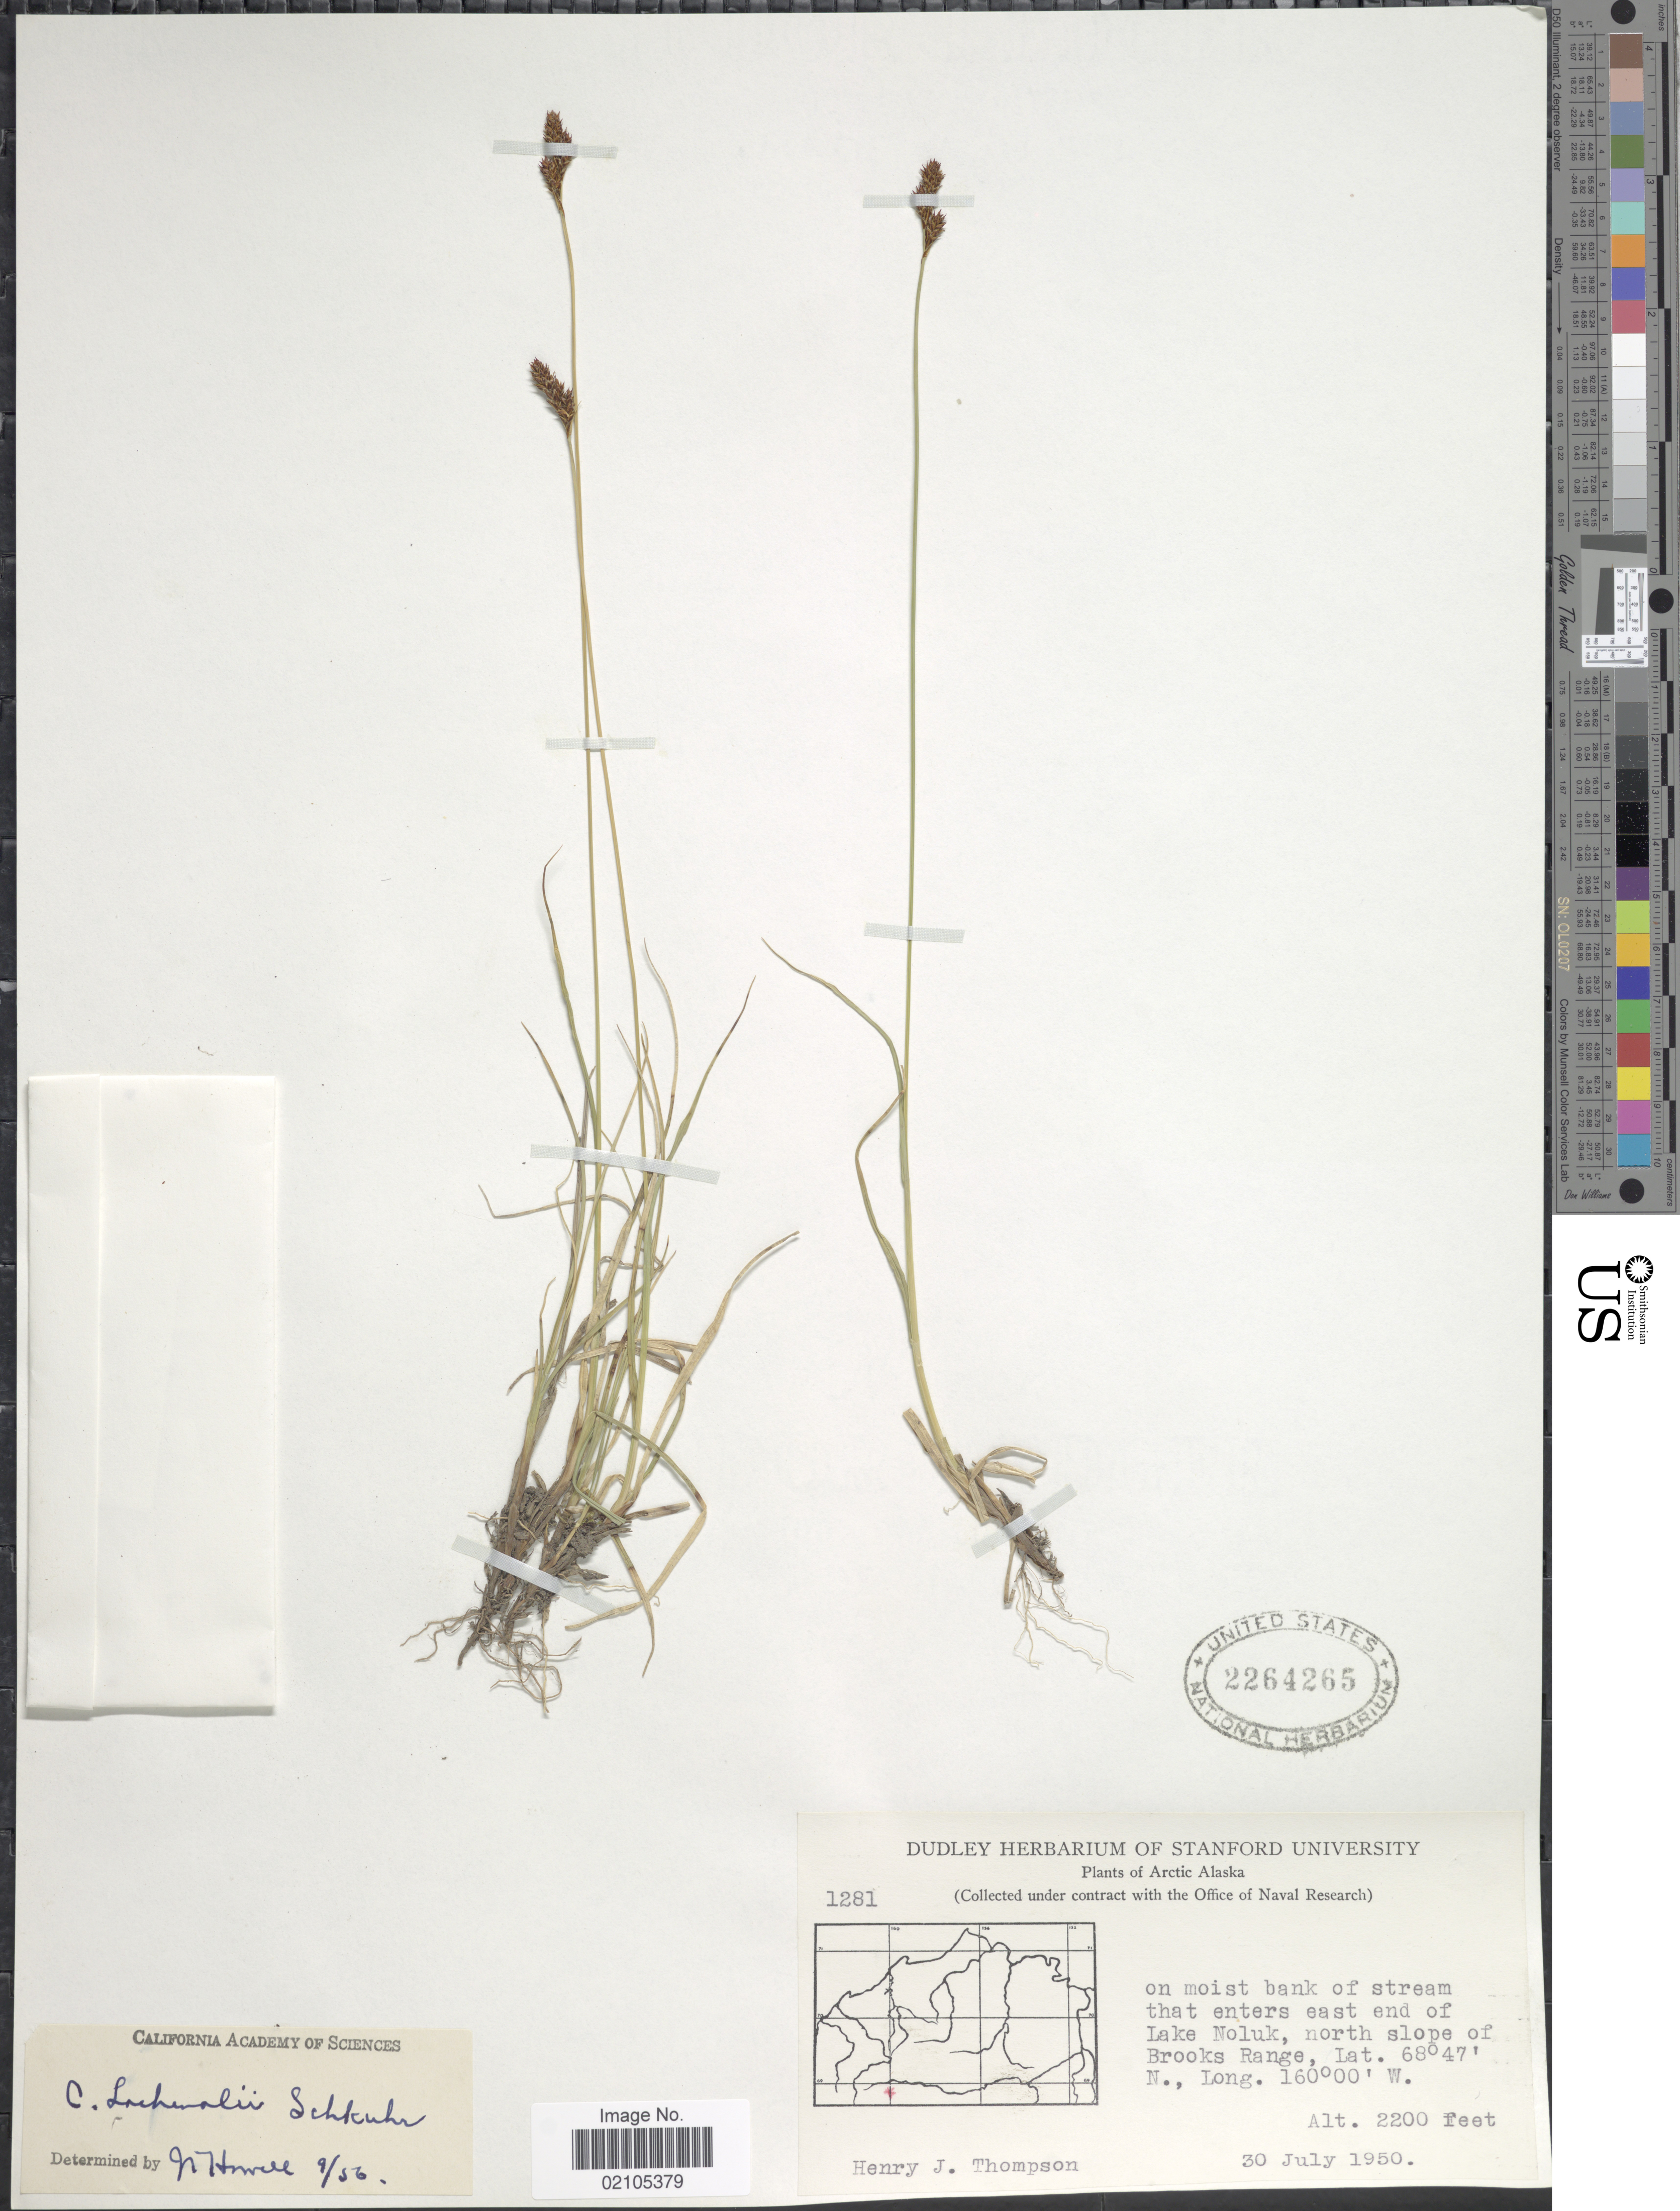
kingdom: Plantae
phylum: Tracheophyta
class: Liliopsida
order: Poales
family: Cyperaceae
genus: Carex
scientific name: Carex lachenalii subsp. lachenalii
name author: Schkuhr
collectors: H. J. Thompson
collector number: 1281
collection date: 1950-07-30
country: United States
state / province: Alaska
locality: Arctic Alaska. On moist bank of stream that enters east end of Lake Noluk, north slope of Brooks Range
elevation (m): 671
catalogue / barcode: US 2264265